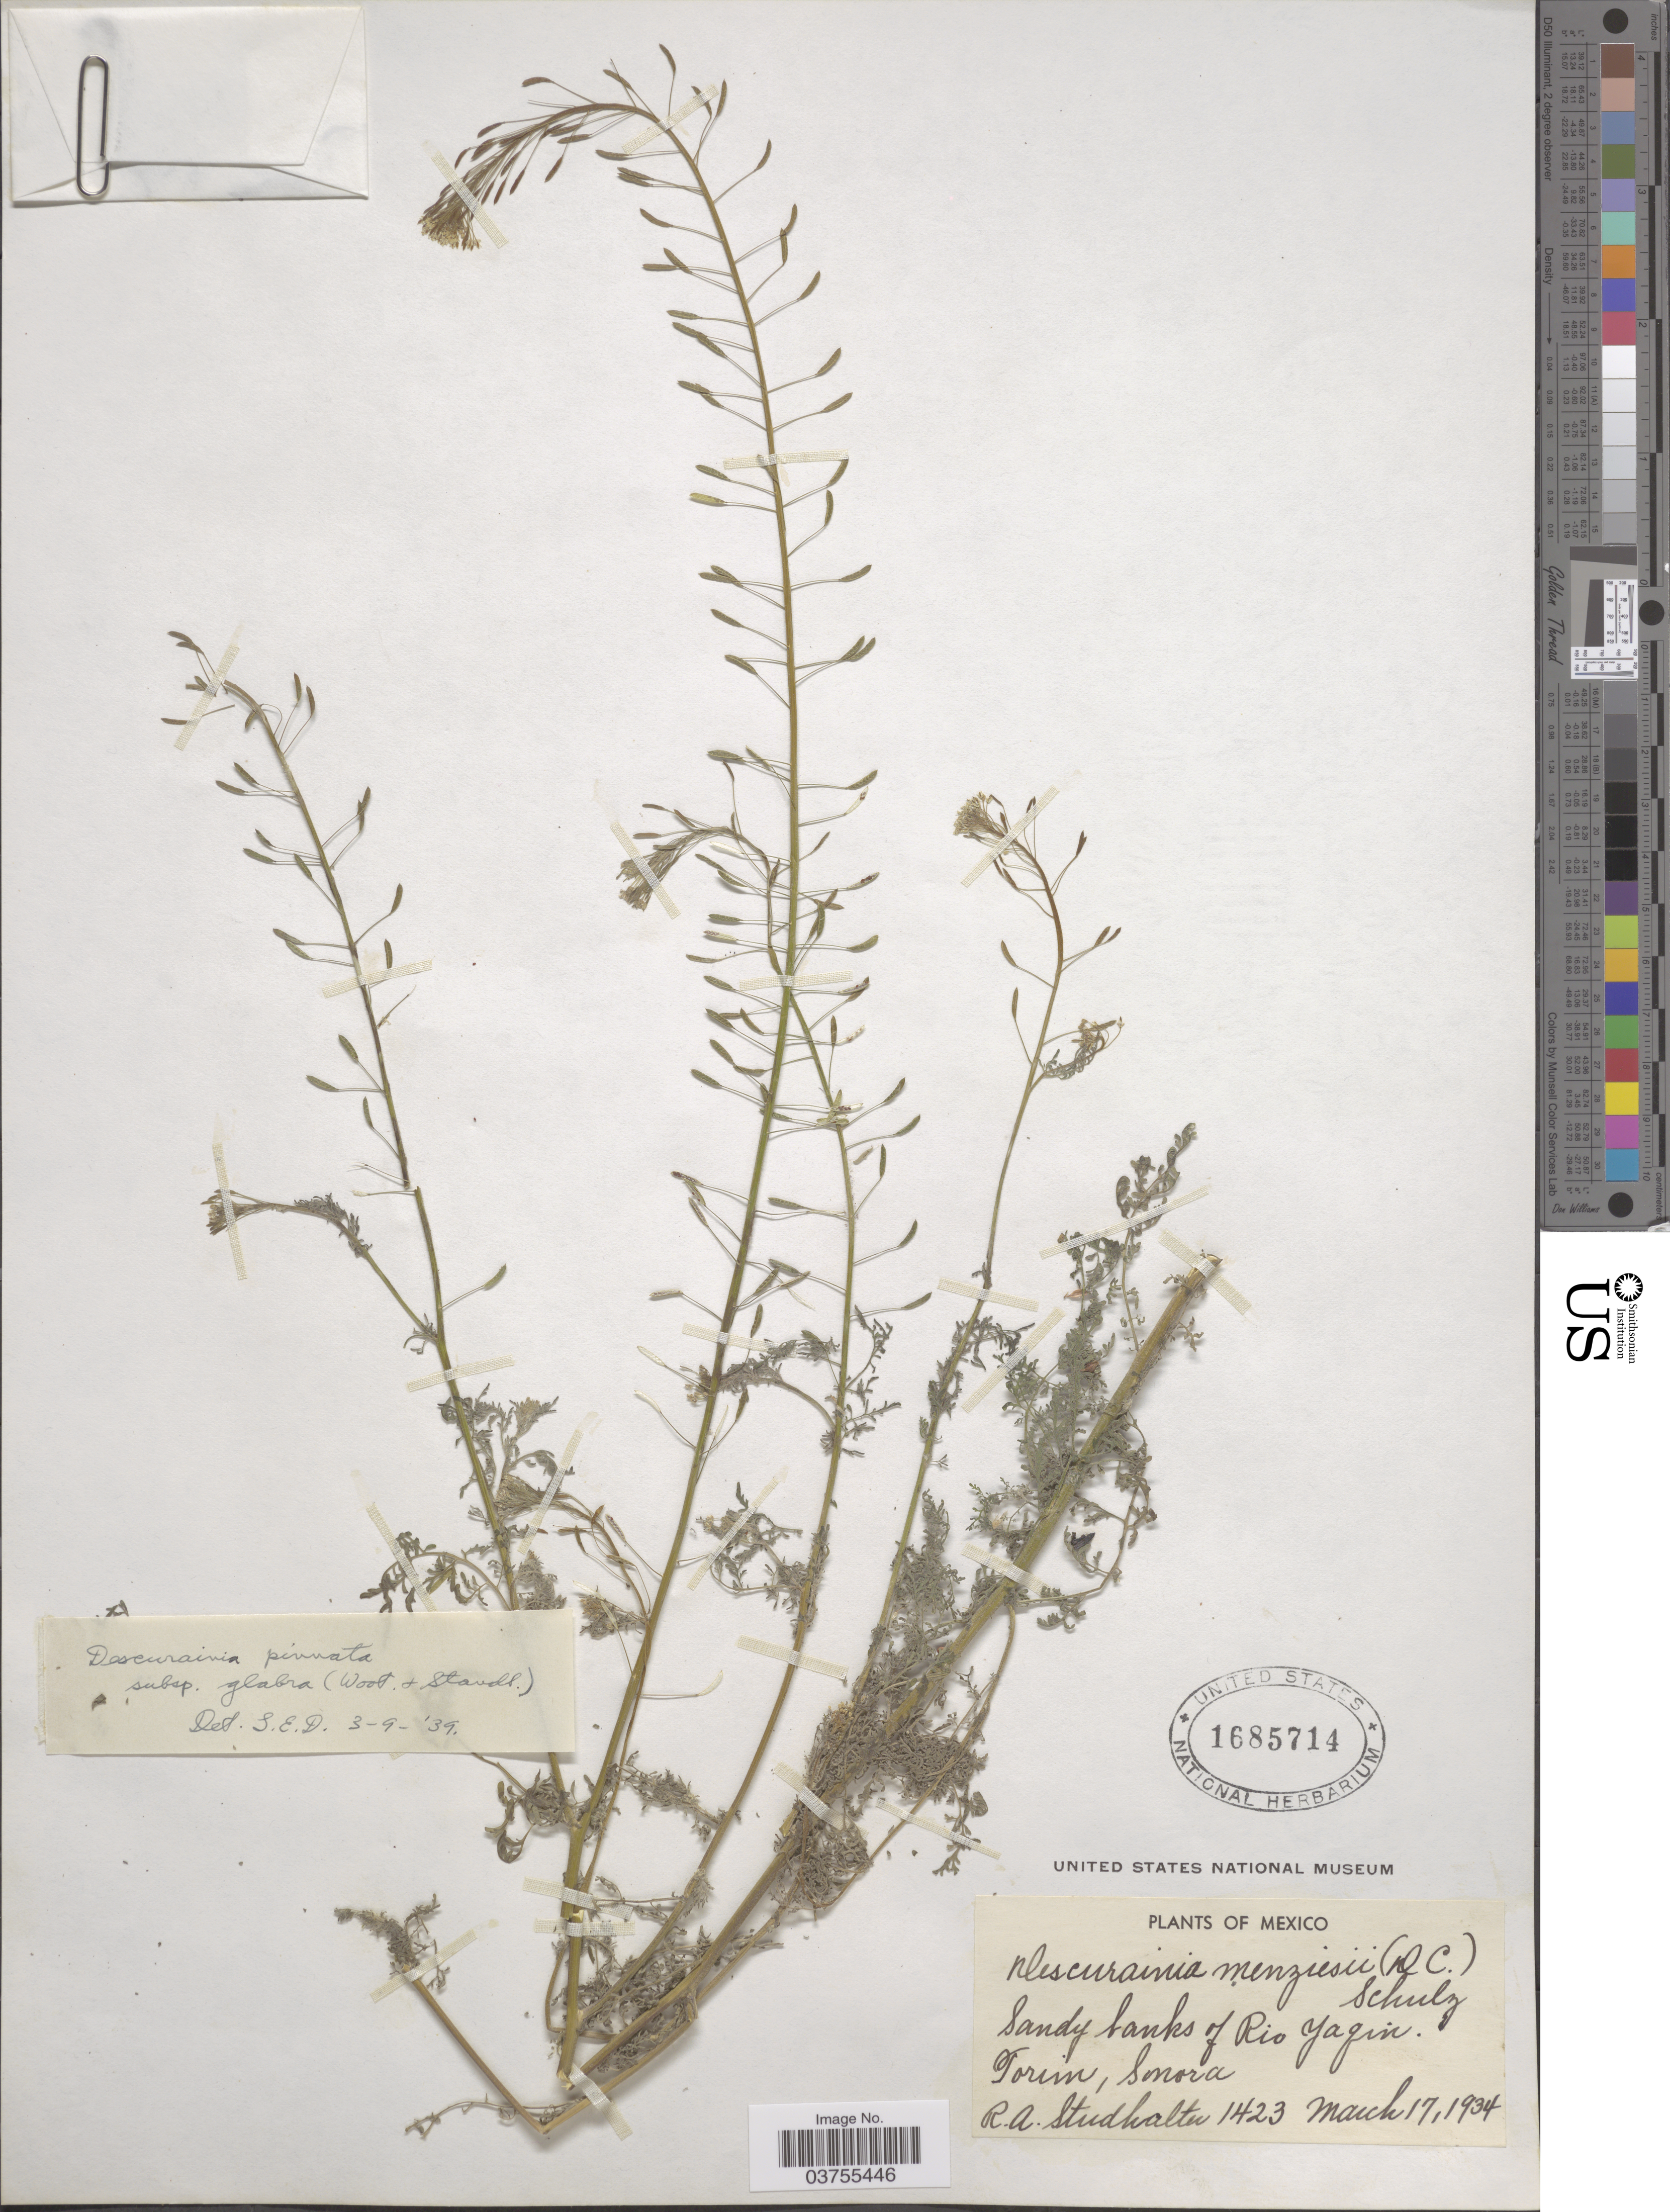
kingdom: Plantae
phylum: Tracheophyta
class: Magnoliopsida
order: Brassicales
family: Brassicaceae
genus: Descurainia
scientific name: Descurainia pinnata subsp. glabra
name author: (Wooton & Standl.) Detling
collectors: R. Studhalter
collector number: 1423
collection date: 1934-03-17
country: Mexico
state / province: Sonora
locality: Sandy banks of Rio Yagin. Torim.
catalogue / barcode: US 1685714